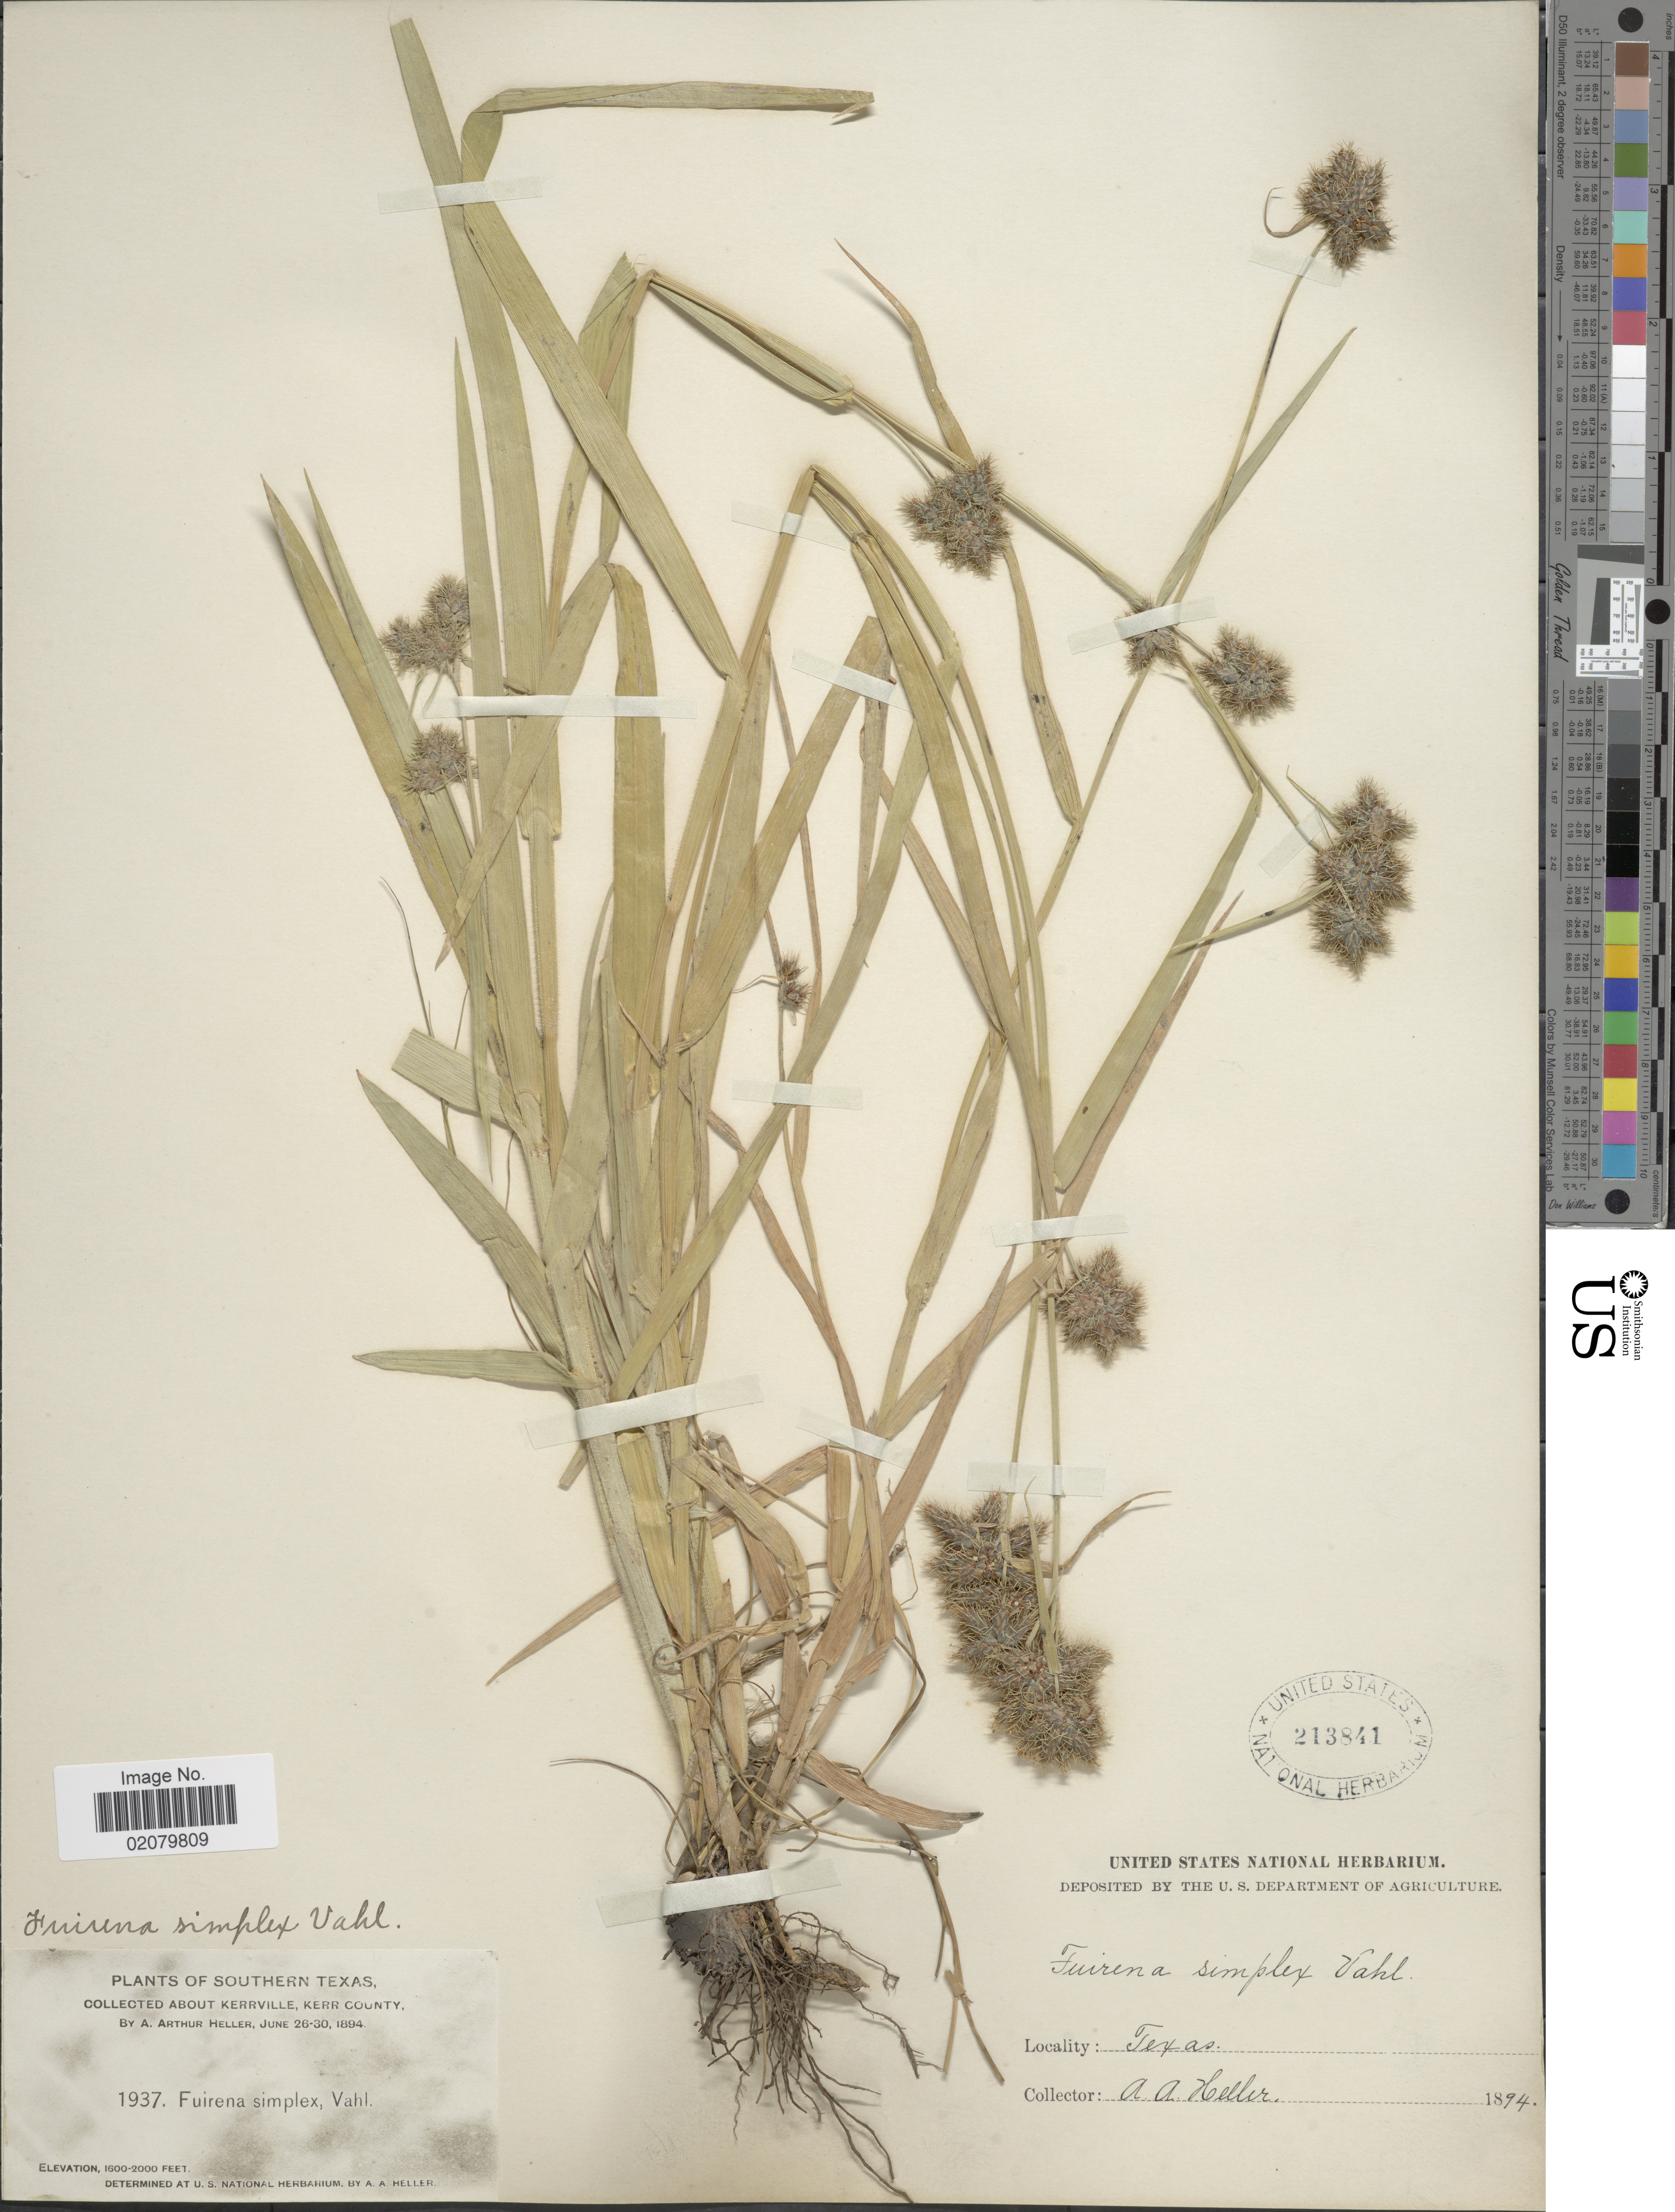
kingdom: Plantae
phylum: Tracheophyta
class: Liliopsida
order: Poales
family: Cyperaceae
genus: Fuirena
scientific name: Fuirena simplex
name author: Vahl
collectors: A. A. Heller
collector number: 1937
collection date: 1894-06-26/1894-06-30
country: United States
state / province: Texas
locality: Southern Texas, About Kerrville, Kerr County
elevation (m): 488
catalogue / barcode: US 213841